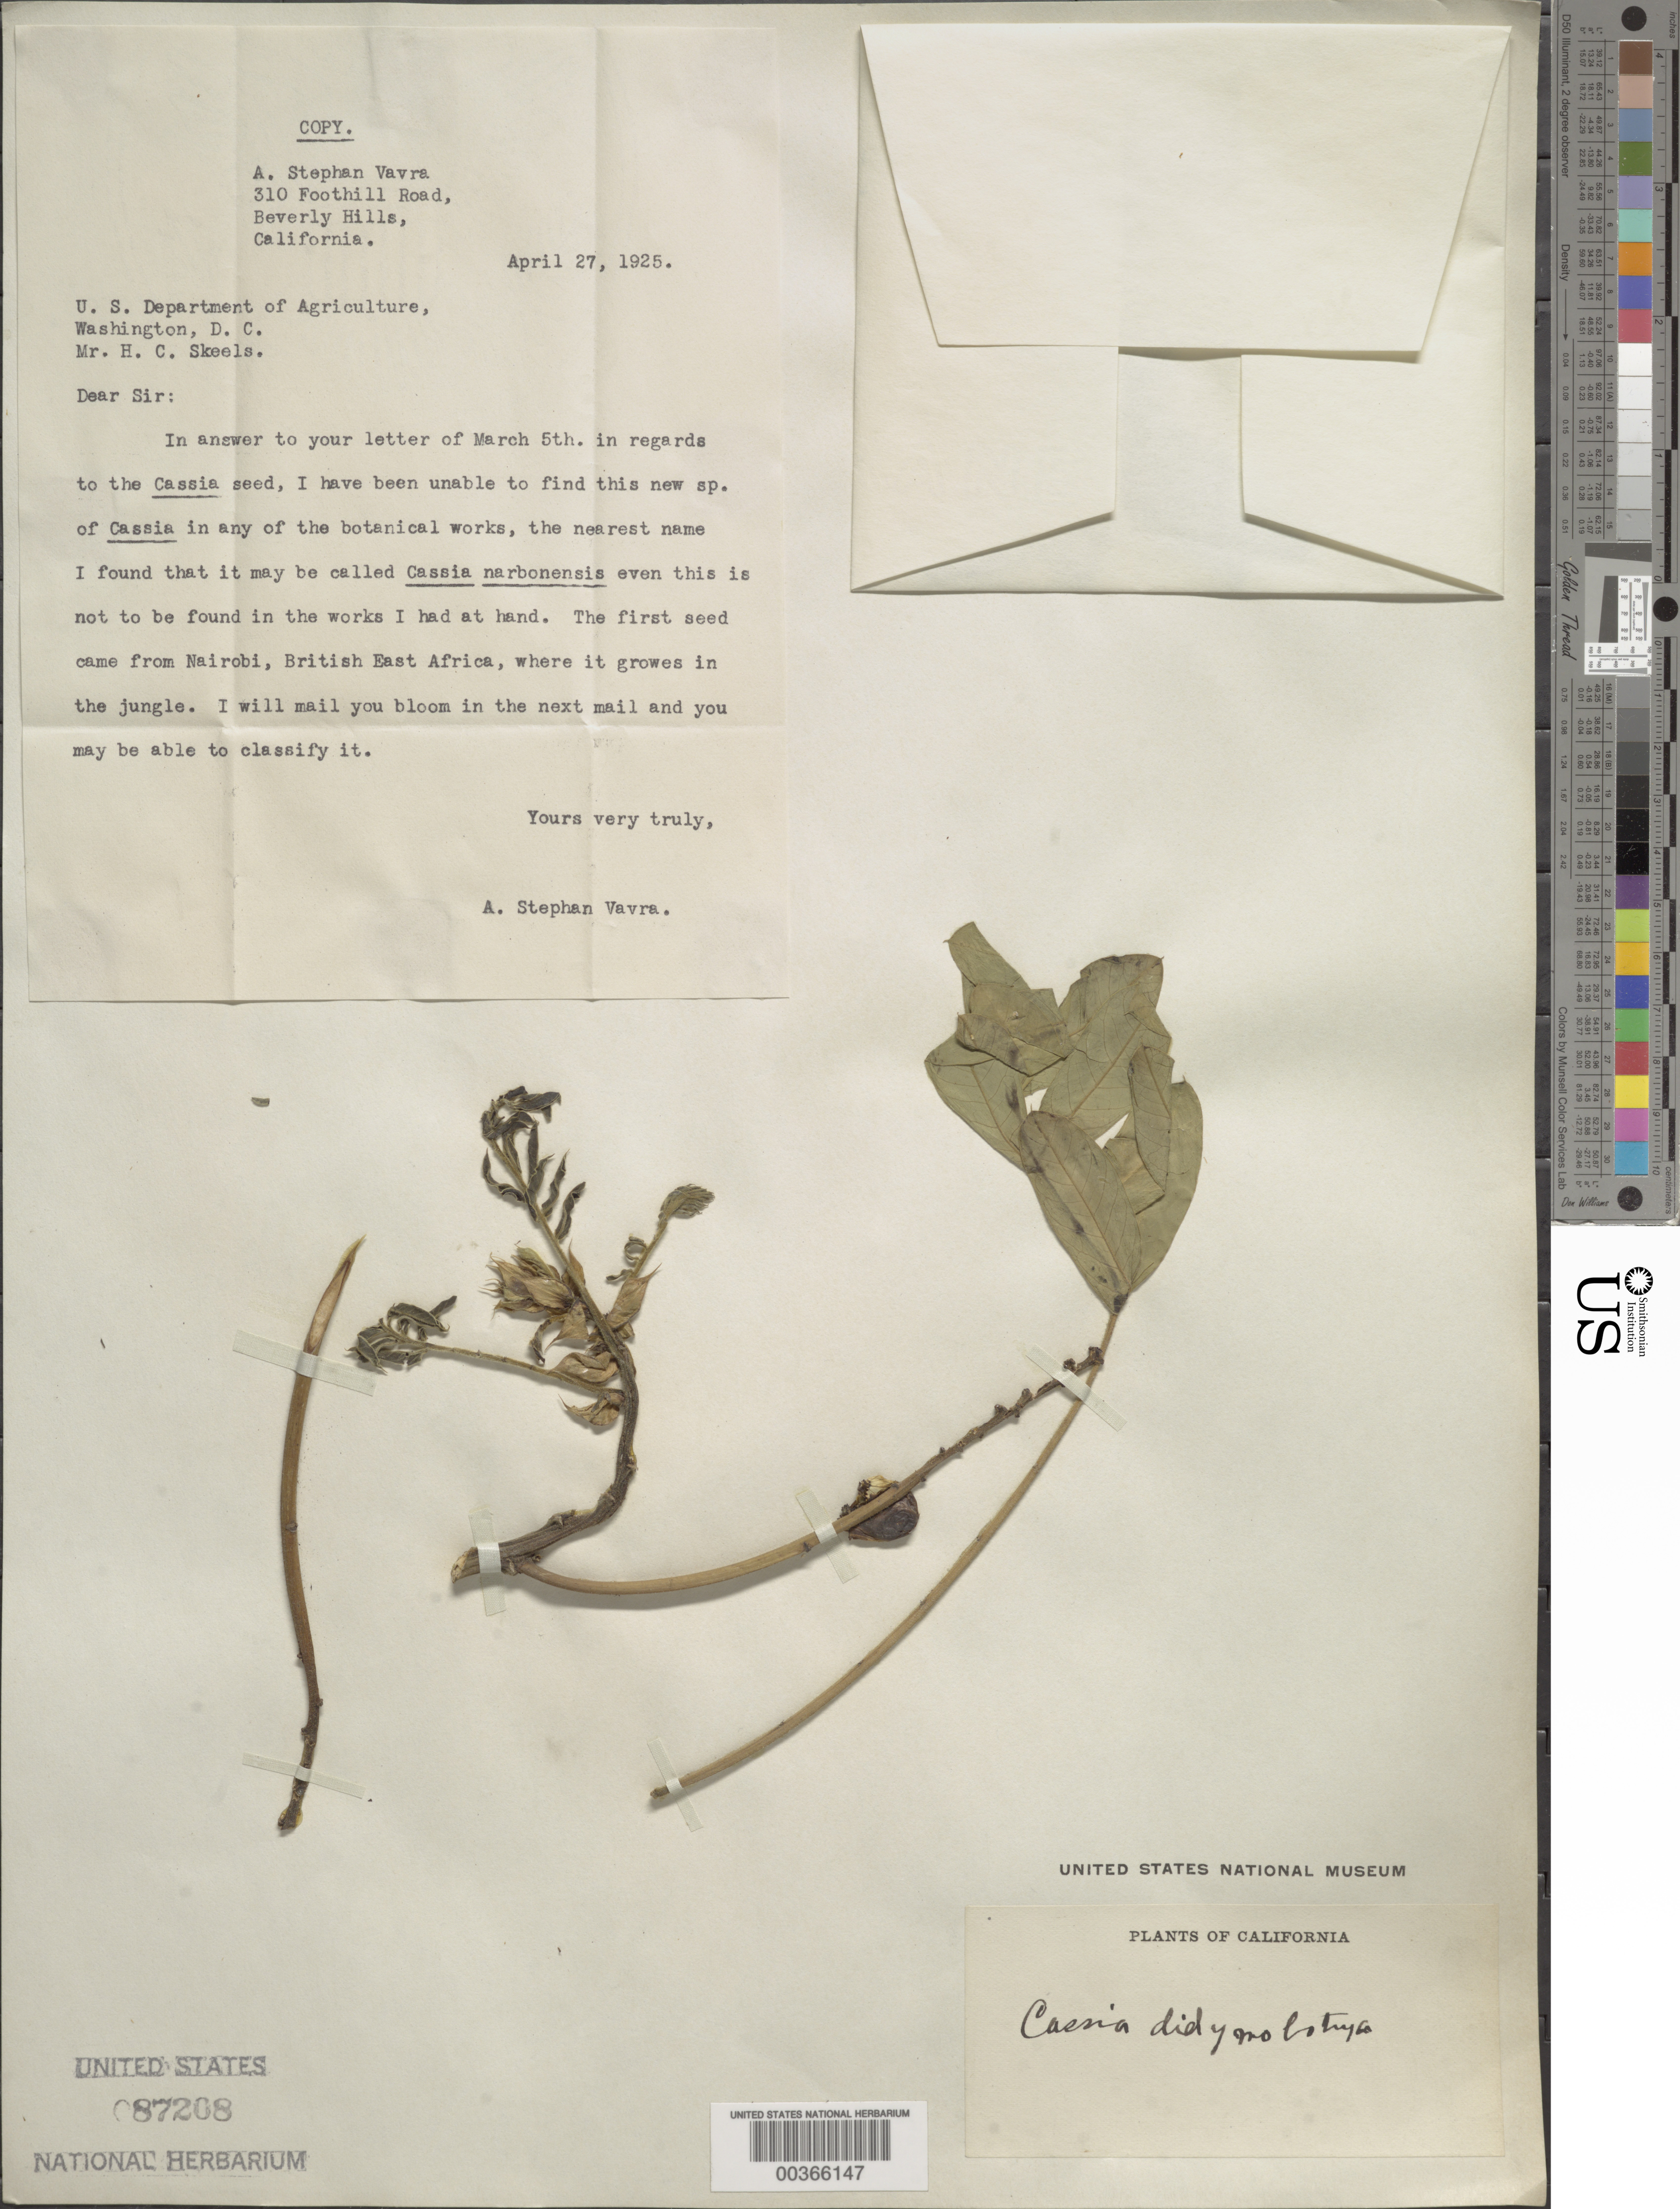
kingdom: Plantae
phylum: Tracheophyta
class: Magnoliopsida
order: Fabales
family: Fabaceae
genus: Senna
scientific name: Senna didymobotrya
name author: (Fresen.) H.S. Irwin & Barneby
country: Kenya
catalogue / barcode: US 87208